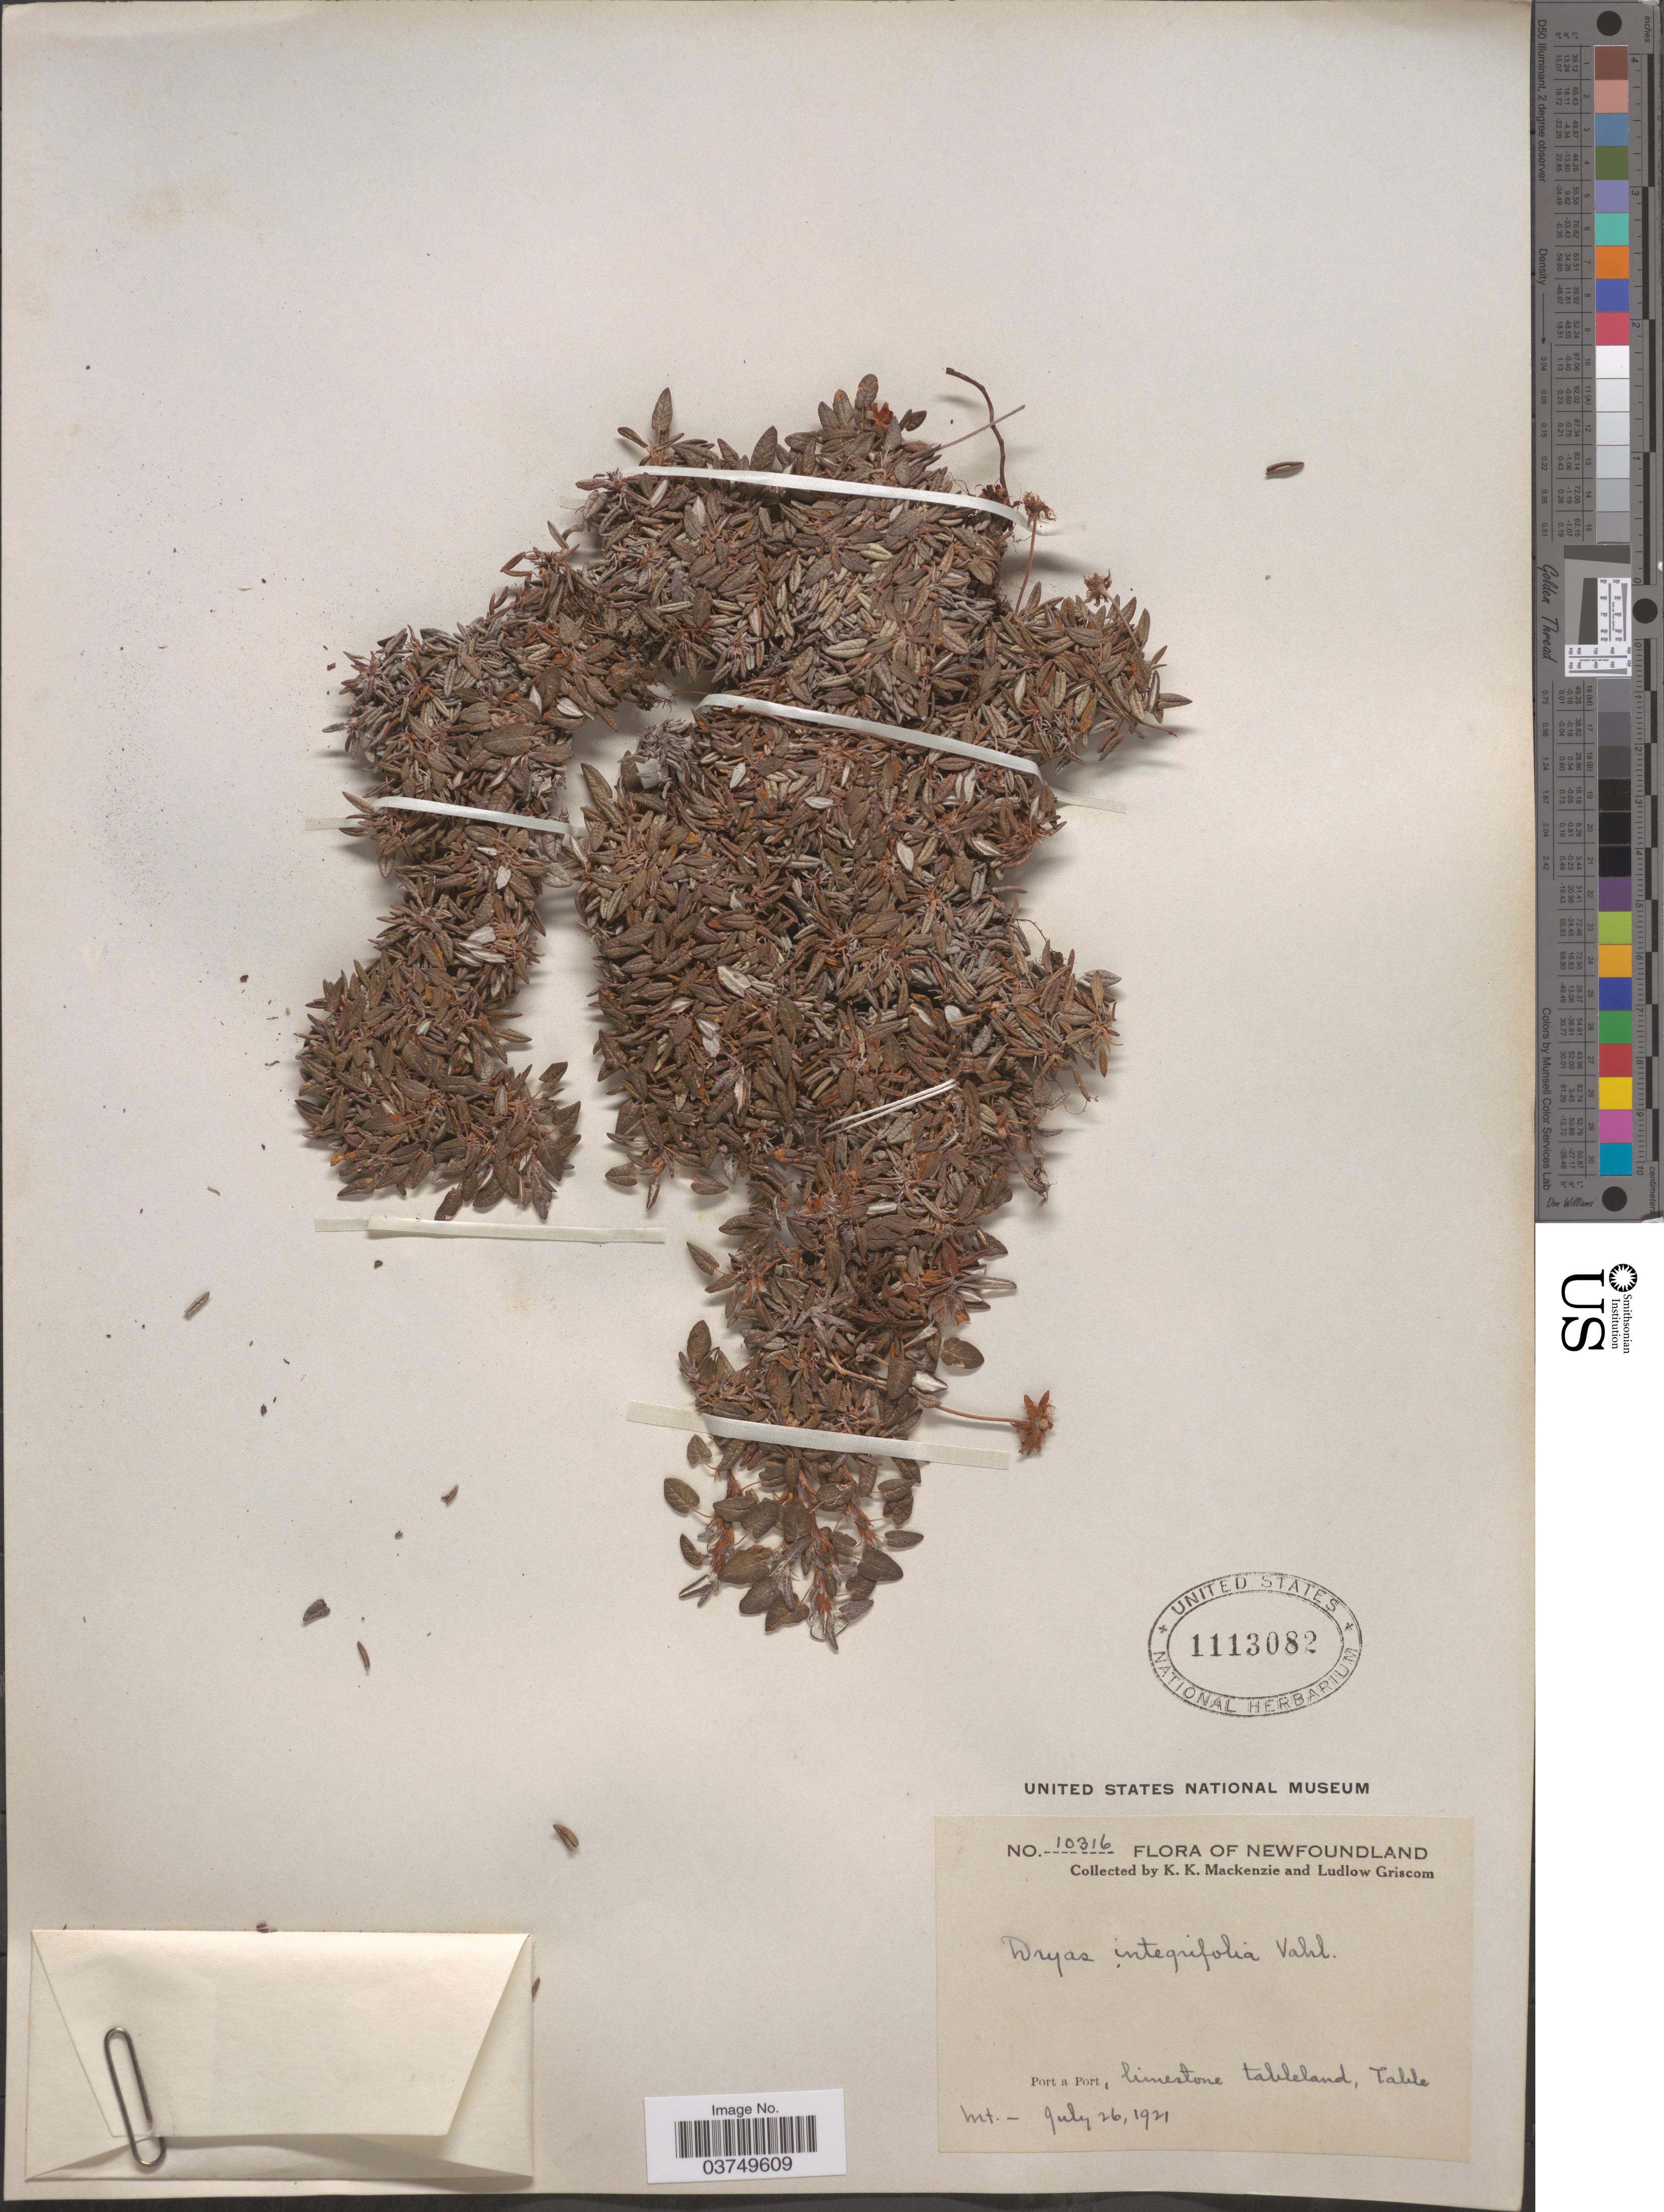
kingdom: Plantae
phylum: Tracheophyta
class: Magnoliopsida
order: Rosales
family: Rosaceae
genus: Dryas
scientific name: Dryas integrifolia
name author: Vahl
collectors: K. K. Mackenzie & L. Griscom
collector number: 10316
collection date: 1921-07-26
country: Canada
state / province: Newfoundland and Labrador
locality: Port a Port, limestone tableland, Table Mt.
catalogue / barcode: US 1113082